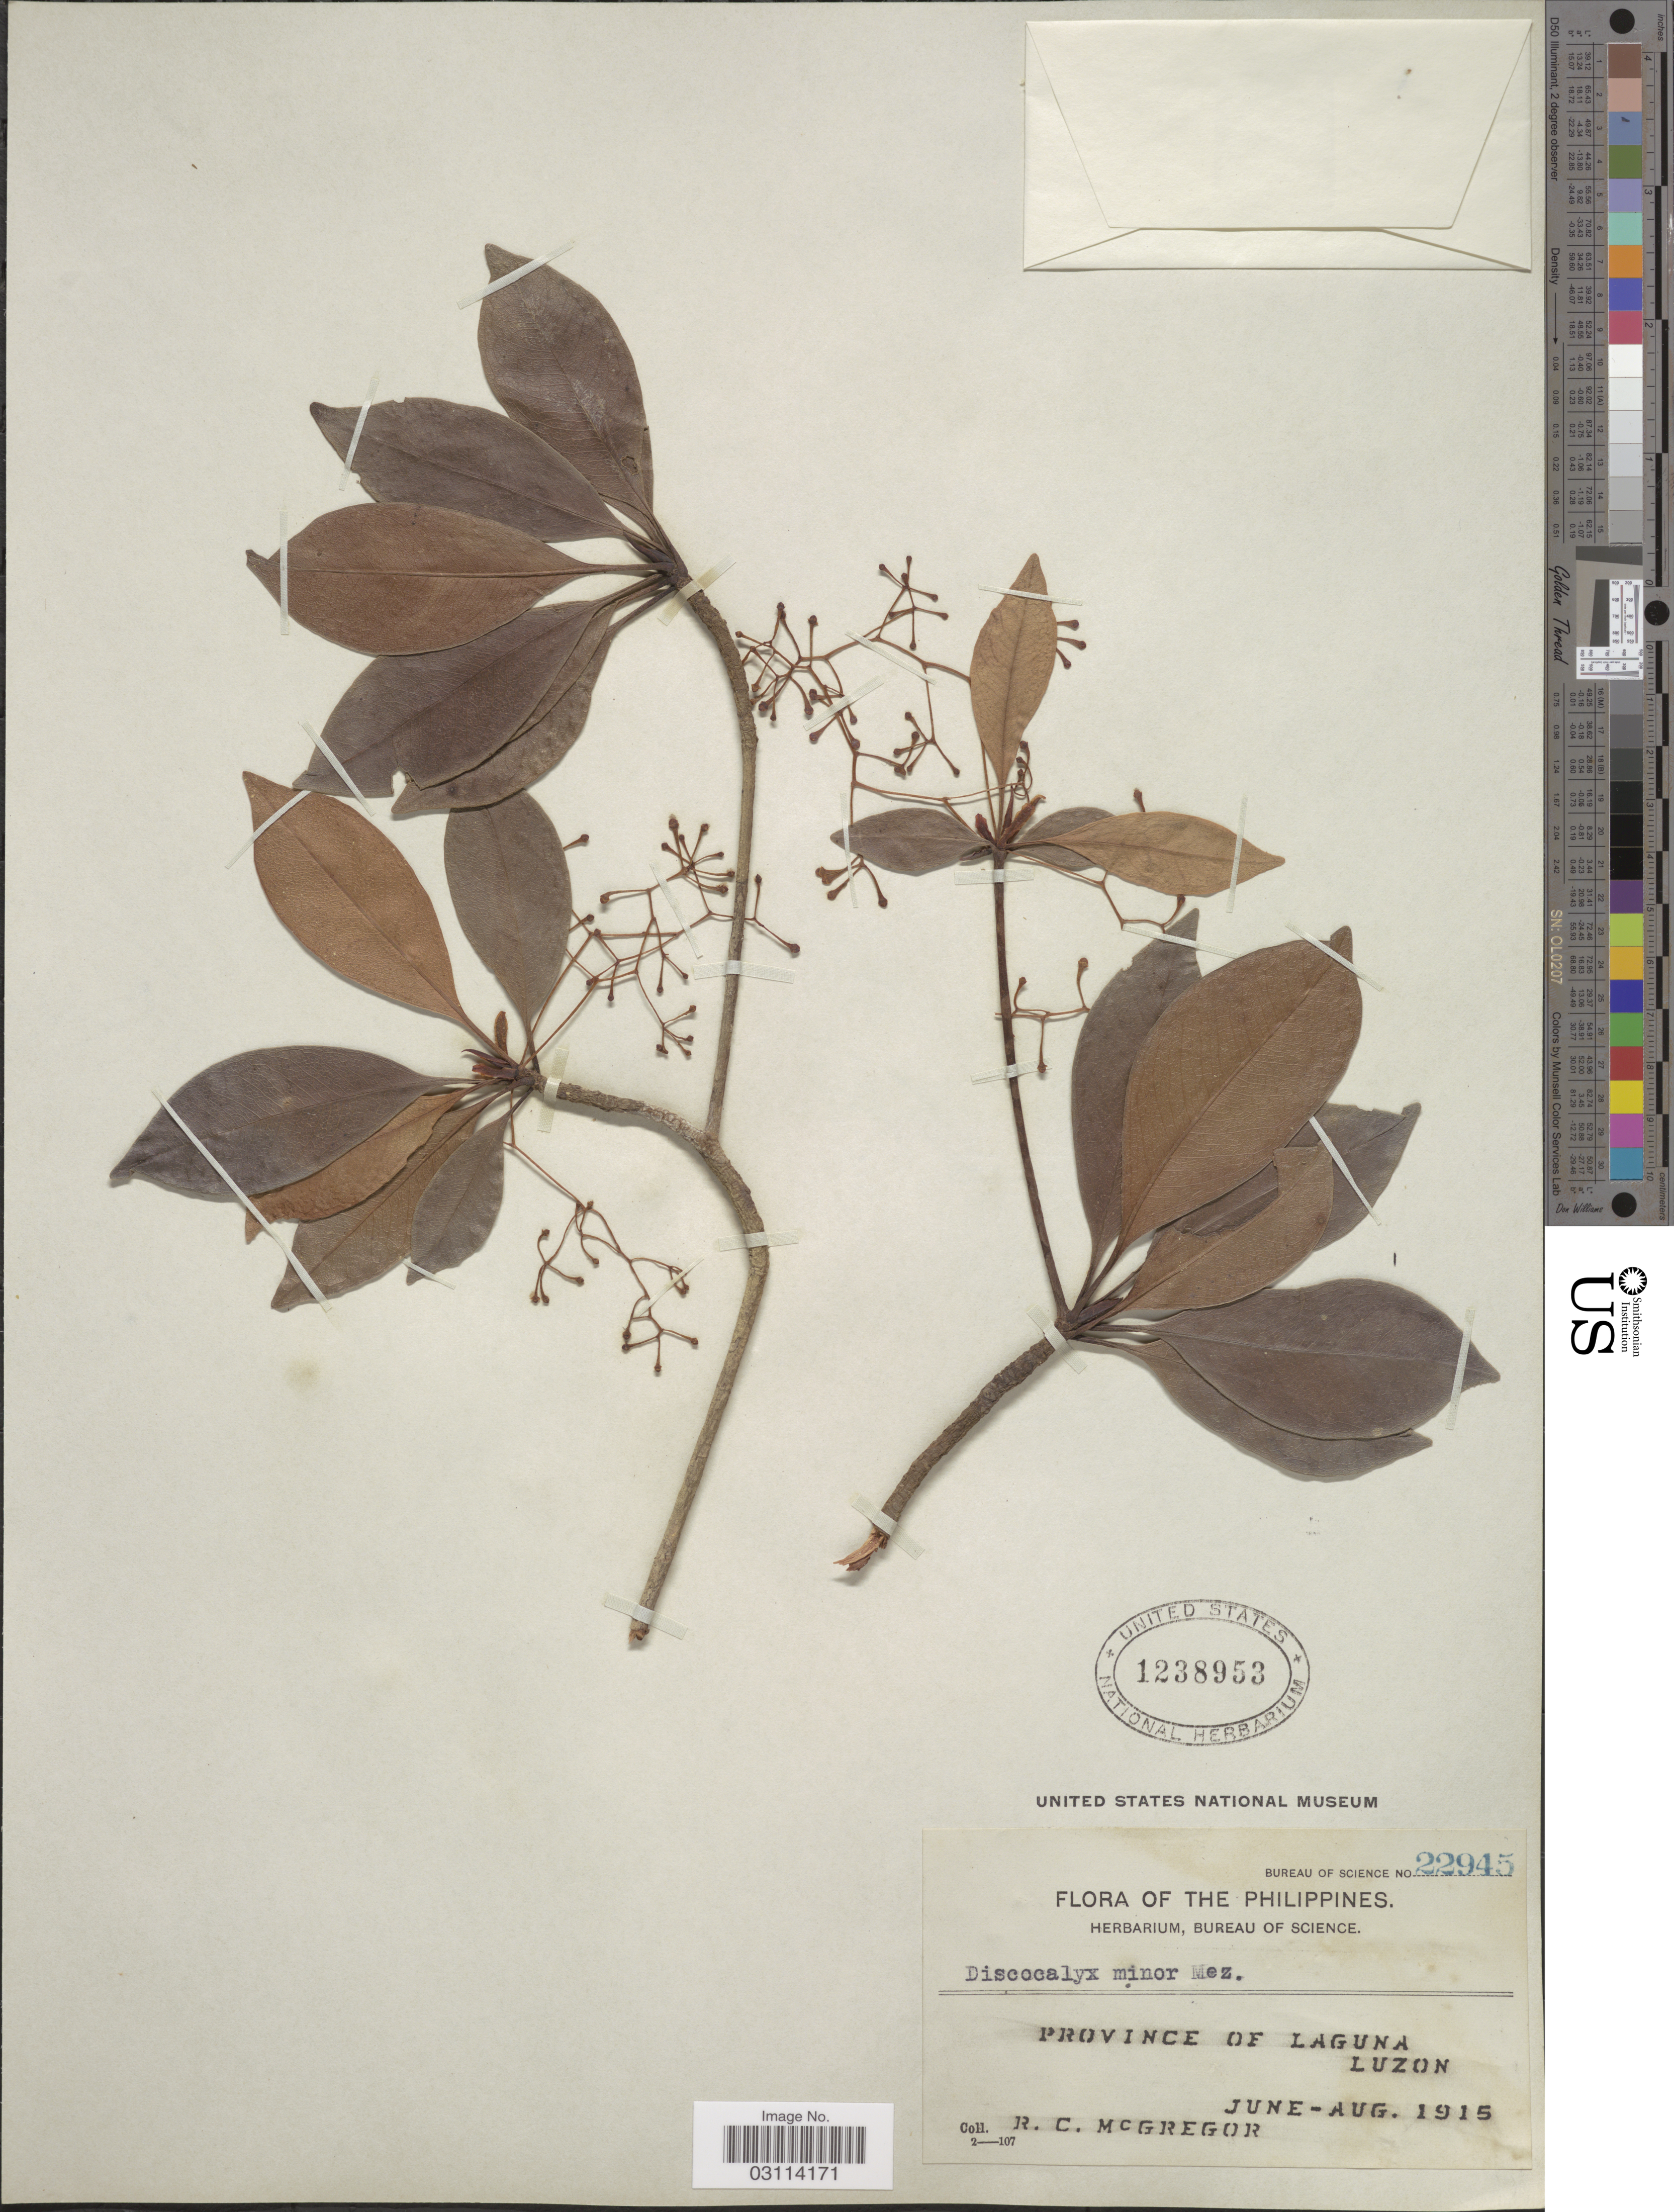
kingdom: Plantae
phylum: Tracheophyta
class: Magnoliopsida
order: Ericales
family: Primulaceae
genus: Discocalyx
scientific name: Discocalyx minor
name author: Mez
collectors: R. C. McGregor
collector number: Bureau of Science 22945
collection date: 1915-06/1915-08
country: Philippines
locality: Province of Laguna, Luzon.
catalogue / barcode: US 1238953